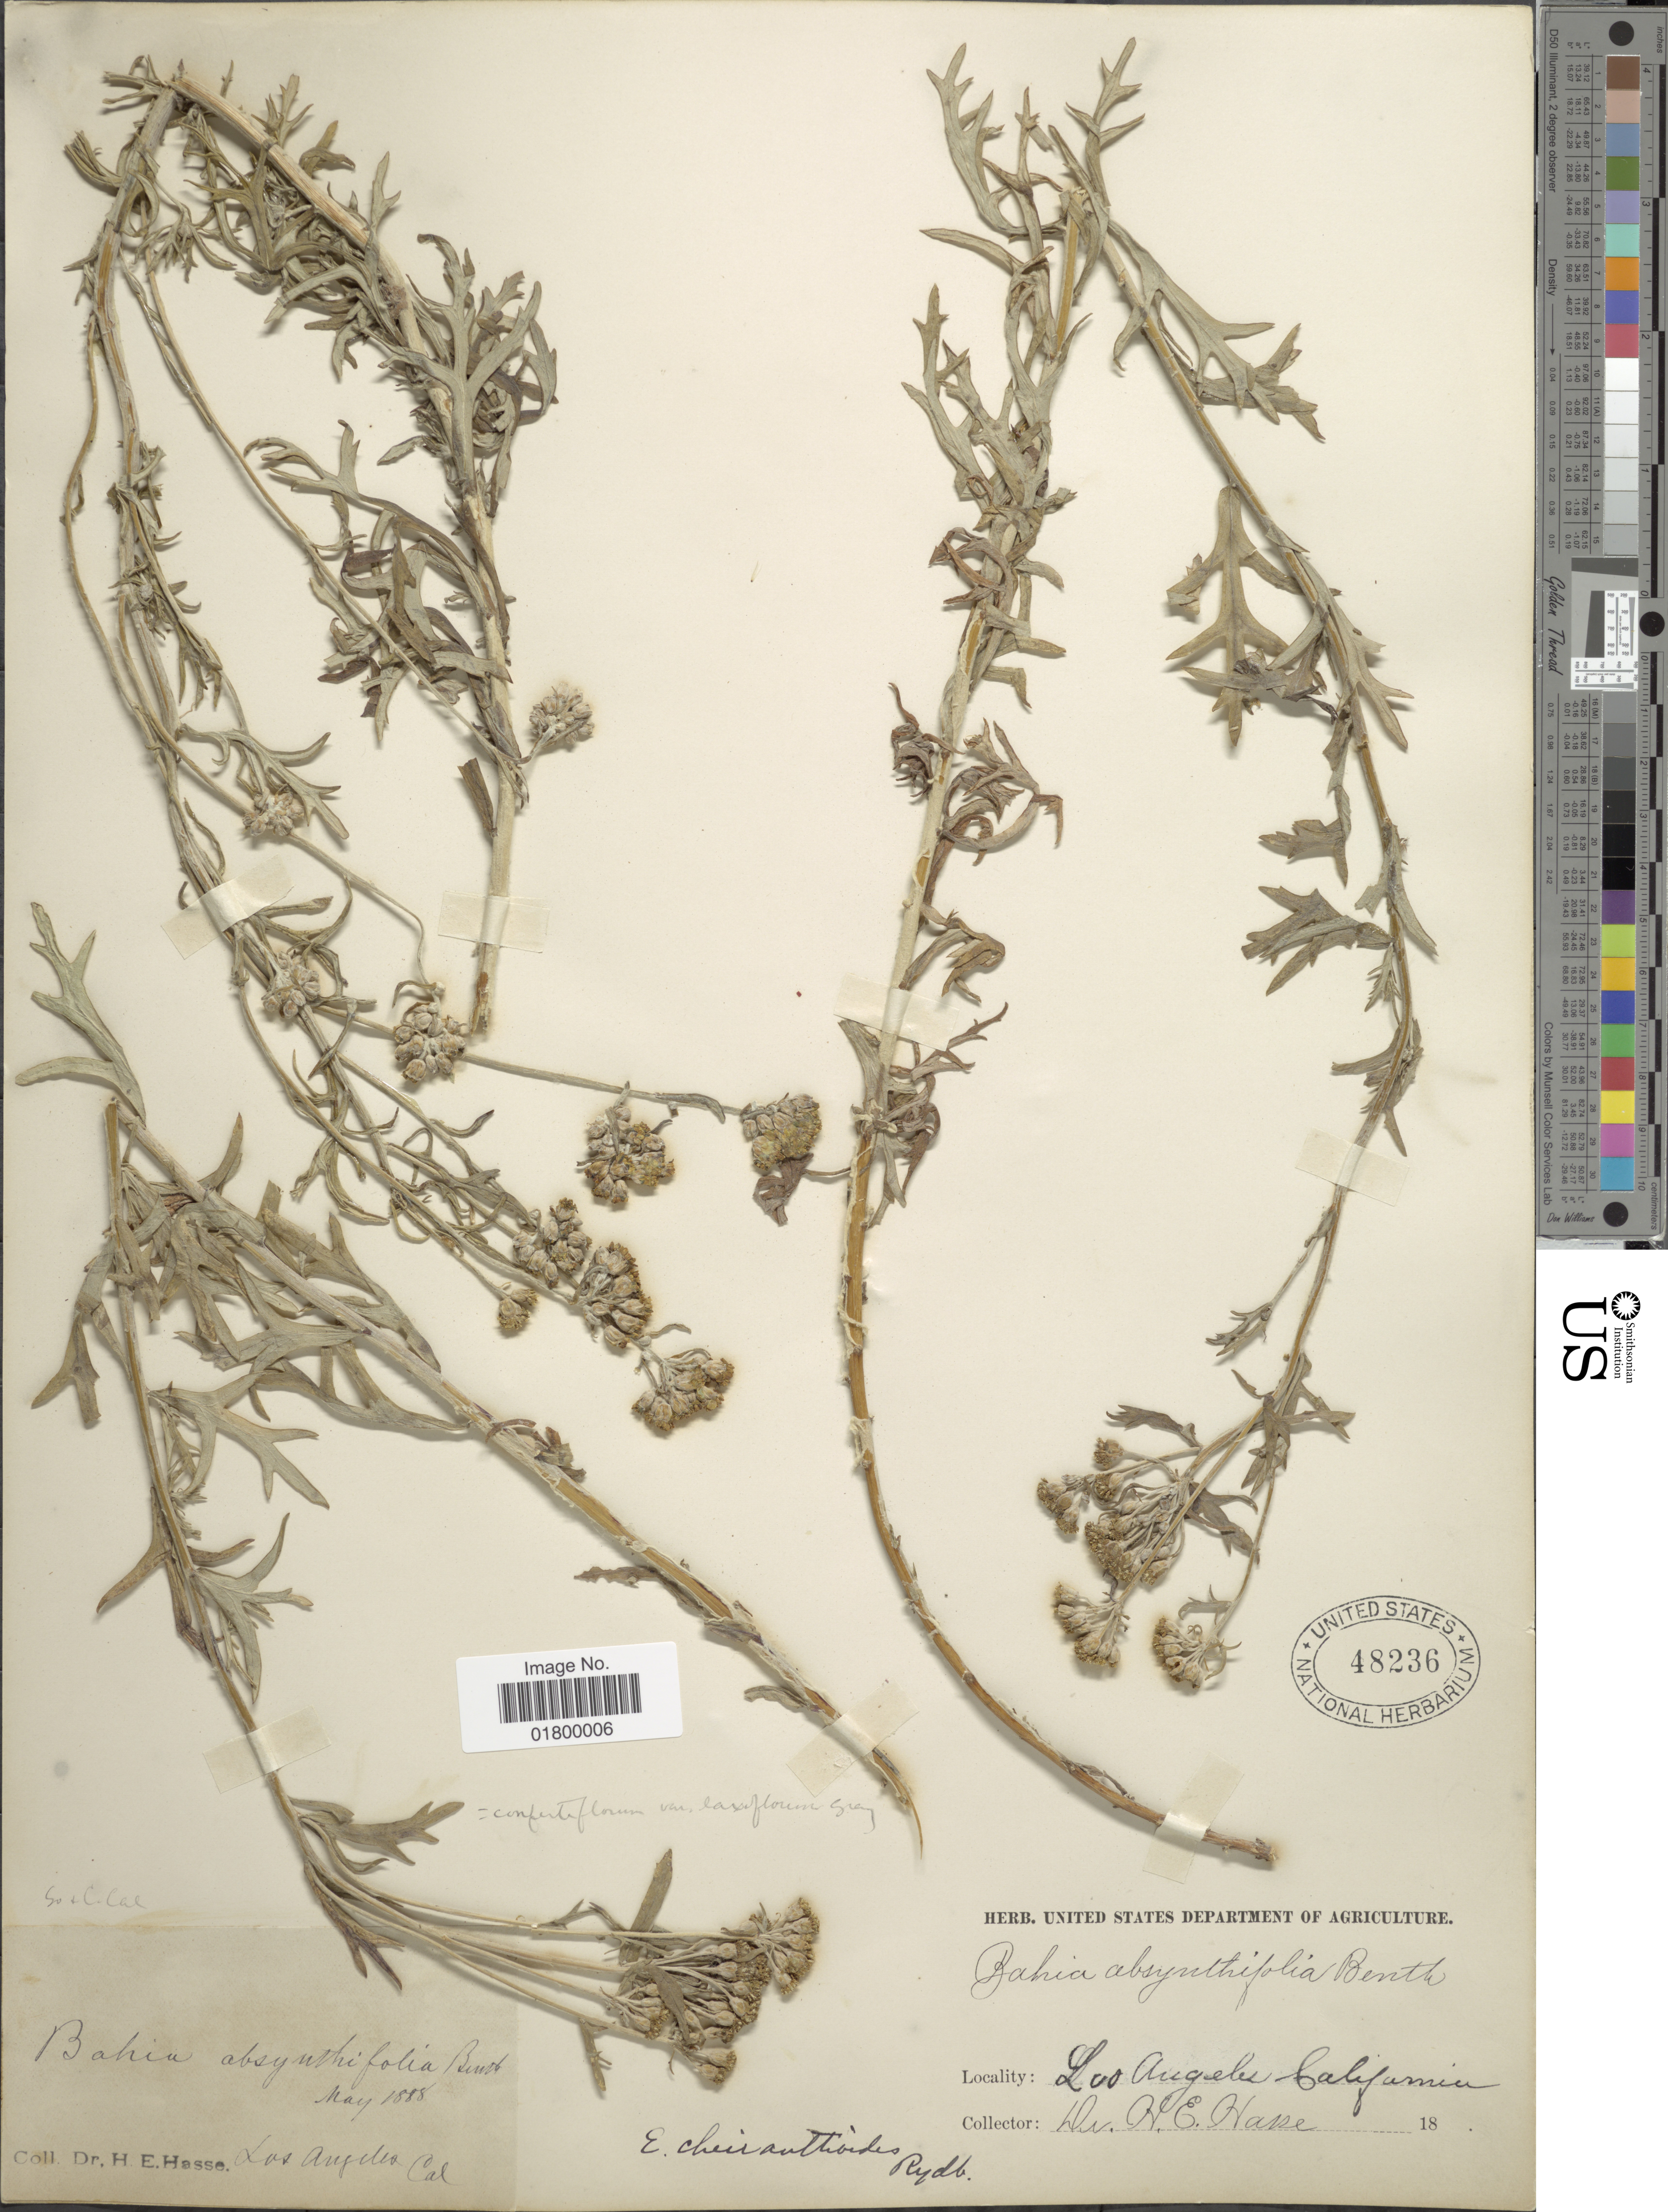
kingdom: Plantae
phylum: Tracheophyta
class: Magnoliopsida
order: Asterales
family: Asteraceae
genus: Eriophyllum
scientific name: Eriophyllum confertiflorum var. laxiflorum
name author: A. Gray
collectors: H. E. Hasse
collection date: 1888-05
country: United States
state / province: California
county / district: Los Angeles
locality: Los Angeles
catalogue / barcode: US 48236